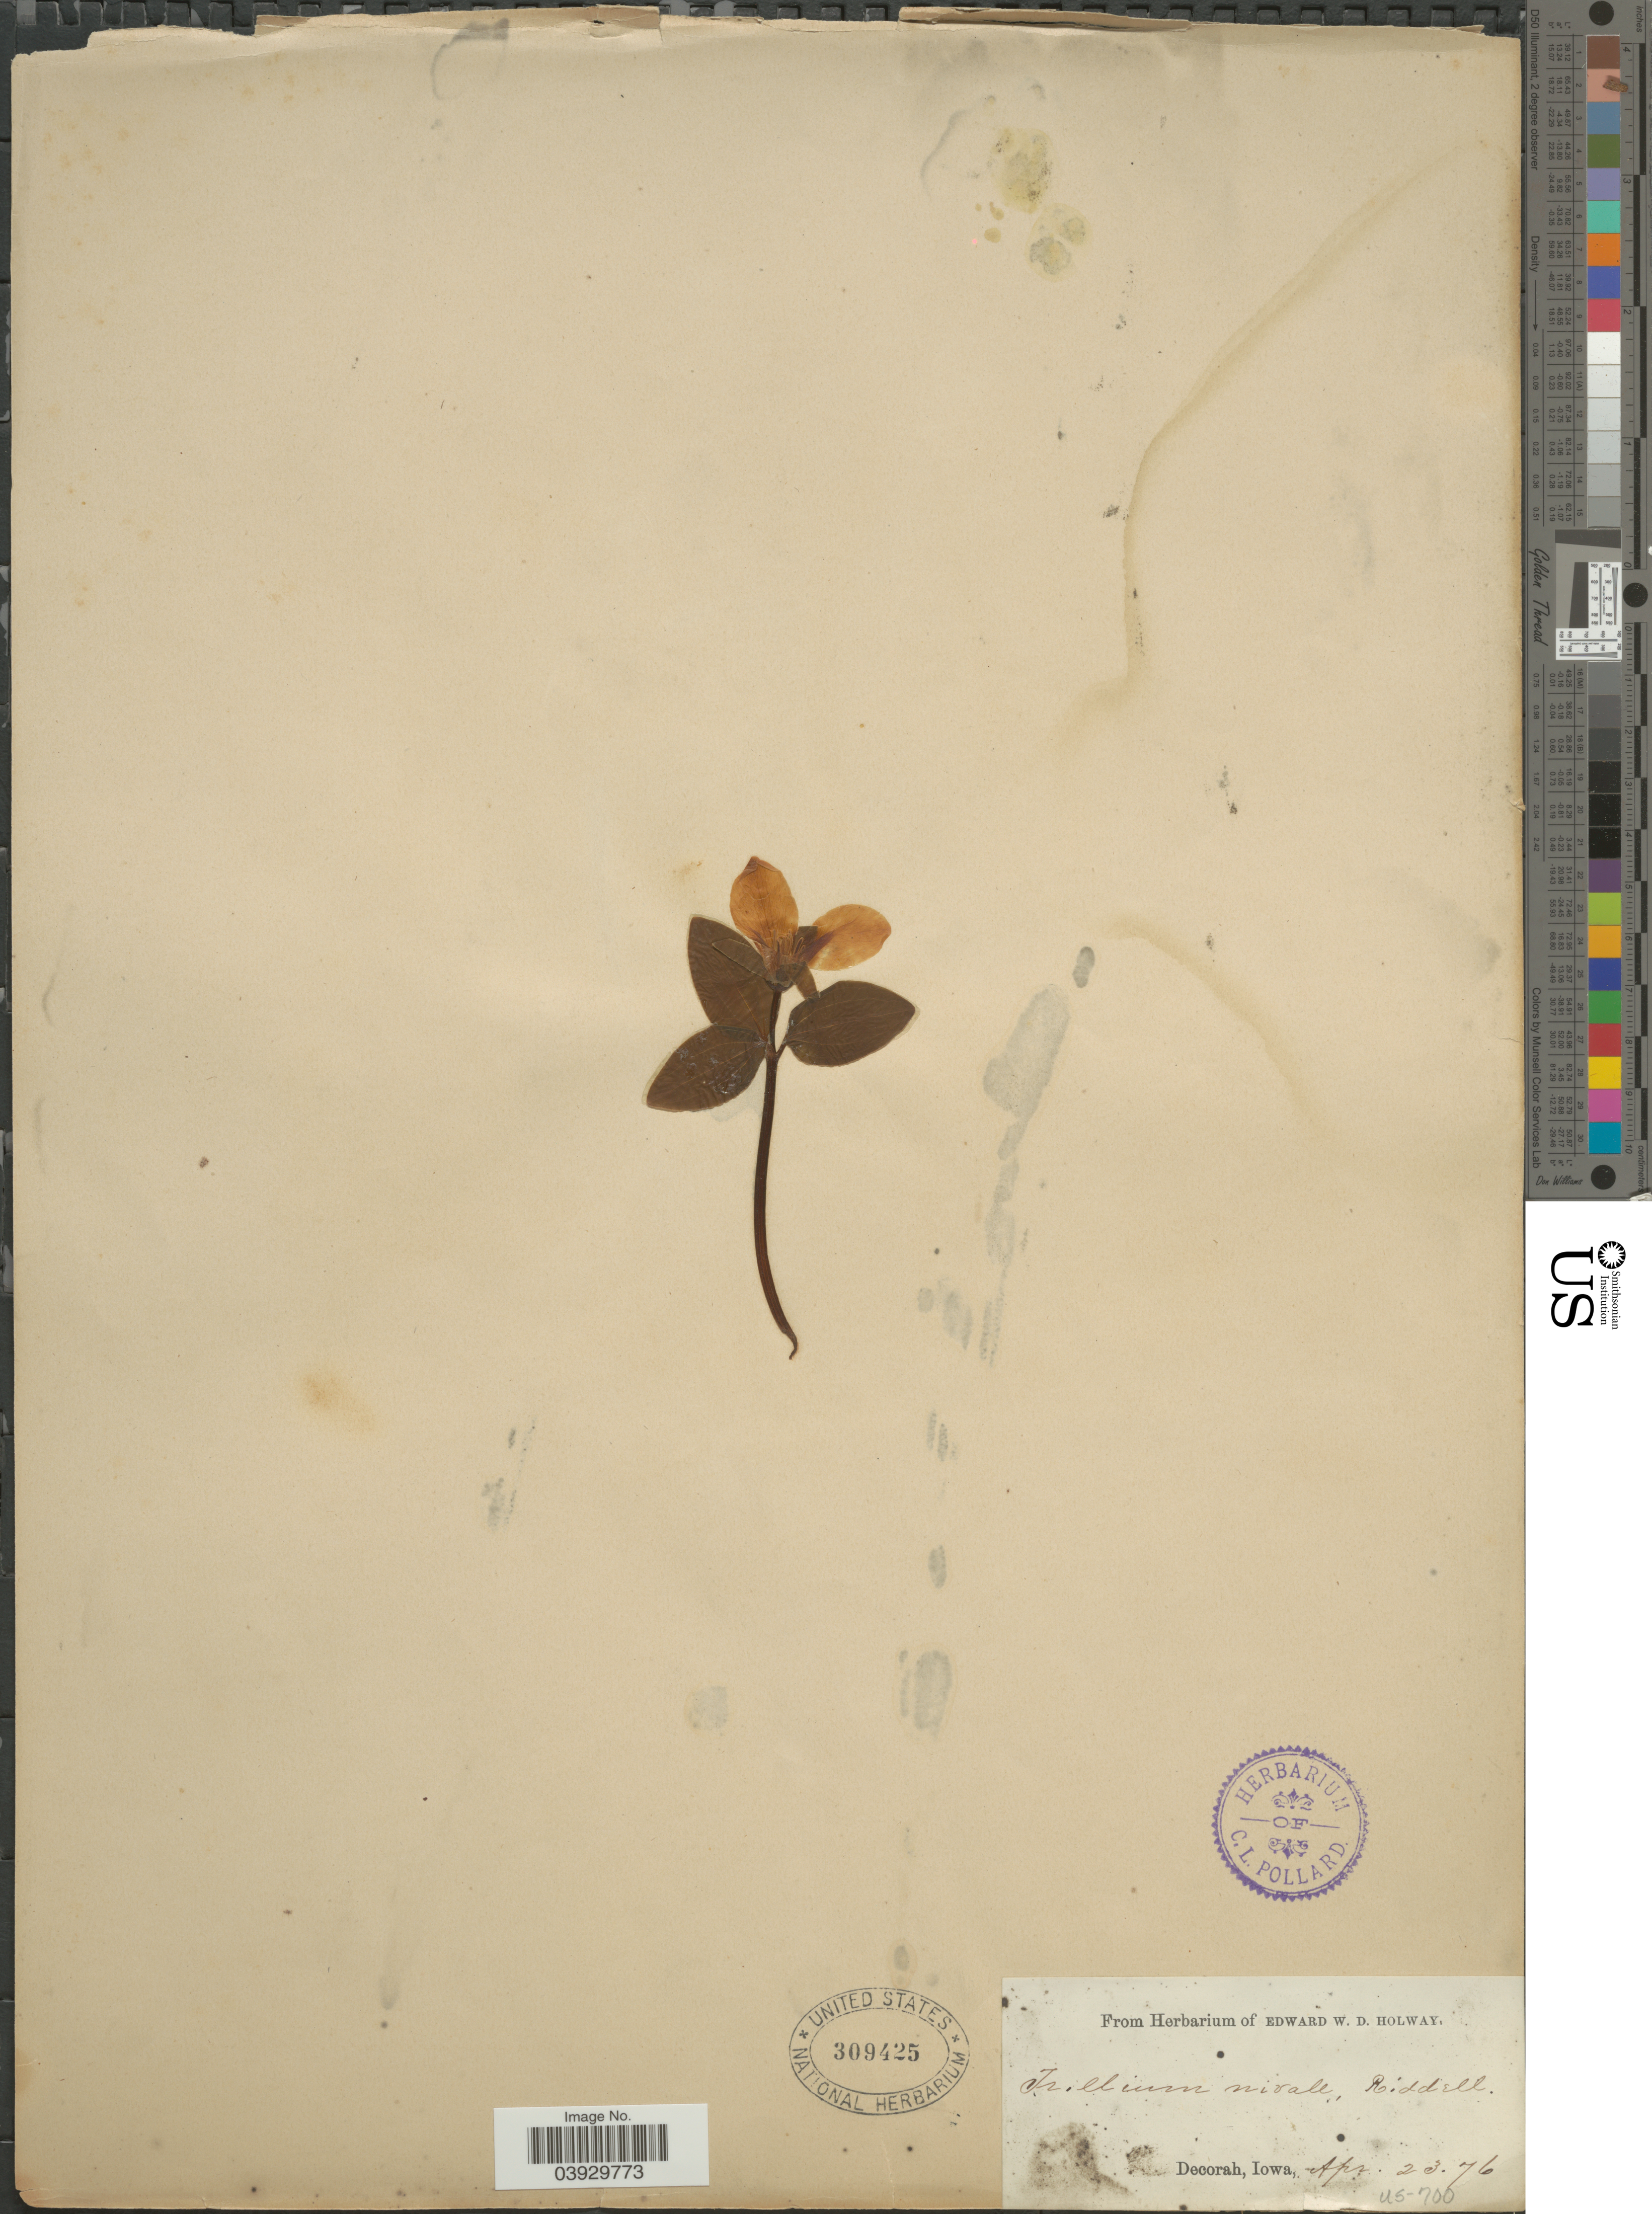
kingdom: Plantae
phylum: Tracheophyta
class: Liliopsida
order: Liliales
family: Melanthiaceae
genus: Trillium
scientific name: Trillium nivale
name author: Riddell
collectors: ex herb. E.W.D. Holway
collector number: US-700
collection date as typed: Transcribed d/m/y: 23/4/76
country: United States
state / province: Iowa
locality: Decorah.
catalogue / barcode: US 309425